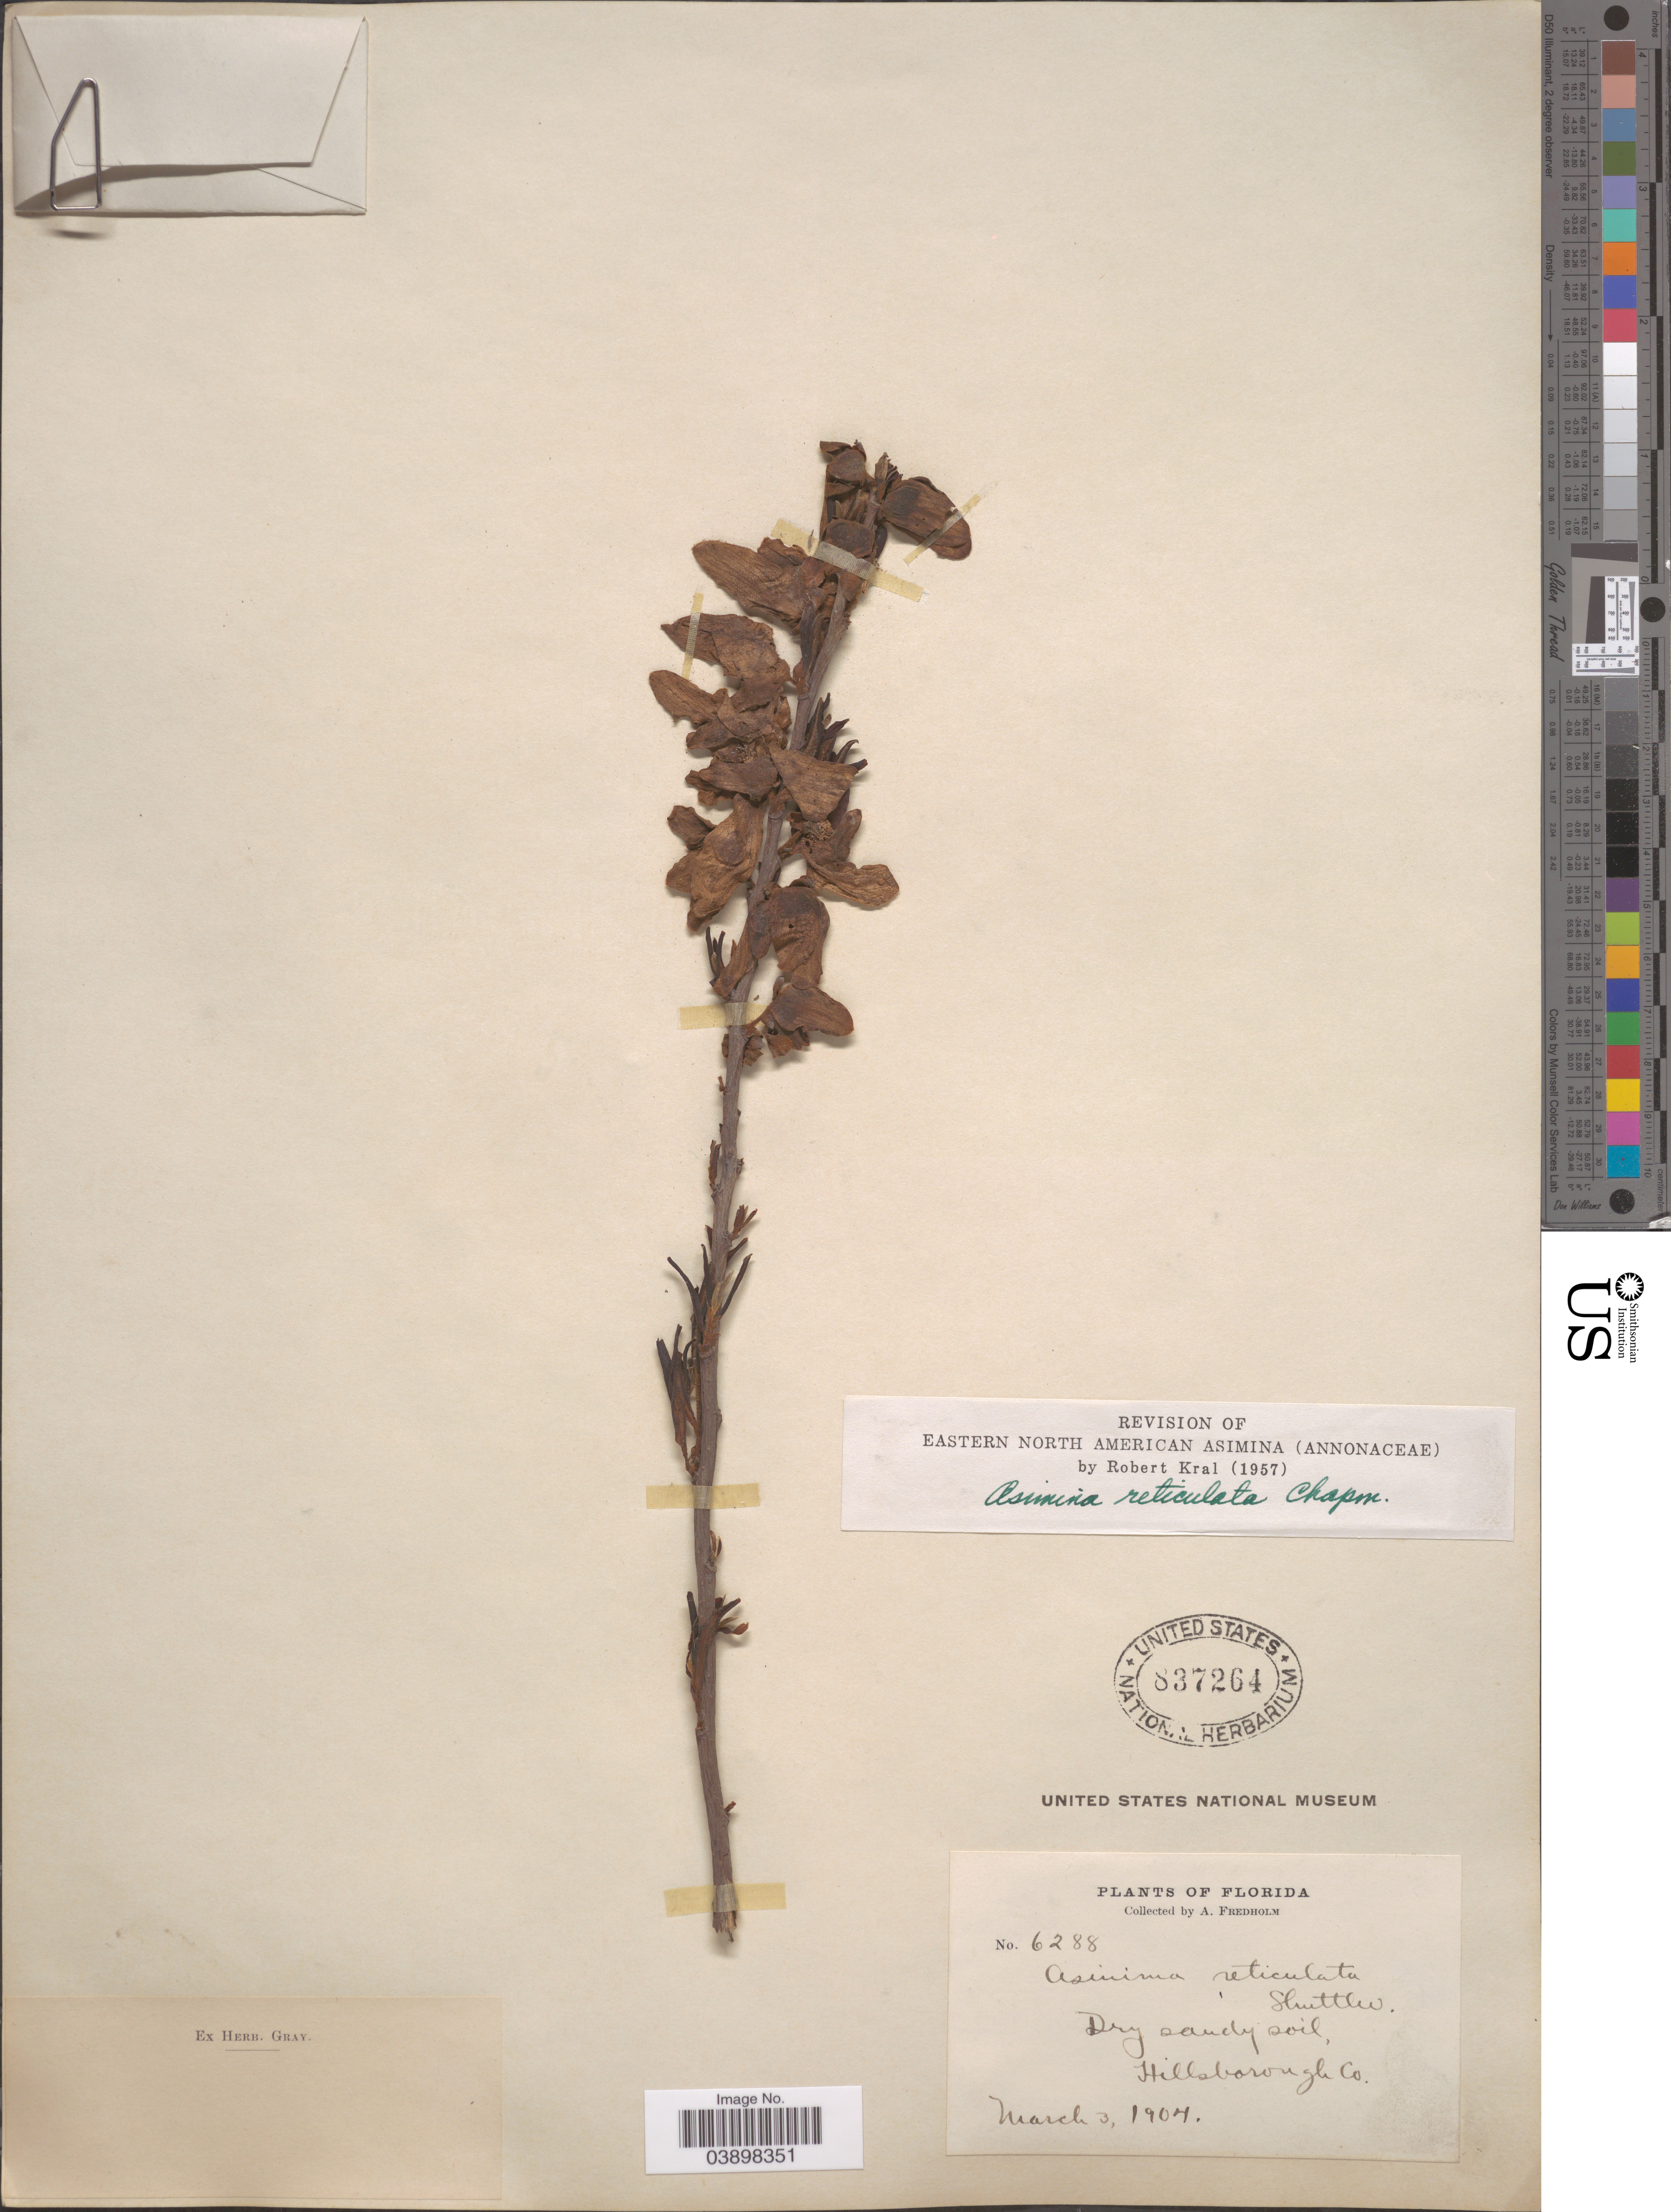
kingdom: Plantae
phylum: Tracheophyta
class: Magnoliopsida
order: Magnoliales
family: Annonaceae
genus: Asimina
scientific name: Asimina reticulata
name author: (Shuttlew.) Chapm.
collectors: A. Fredholm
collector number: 6288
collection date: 1904-03-03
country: United States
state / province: Florida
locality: Dry sandy soil, Hillsborough Co.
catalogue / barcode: US 837264